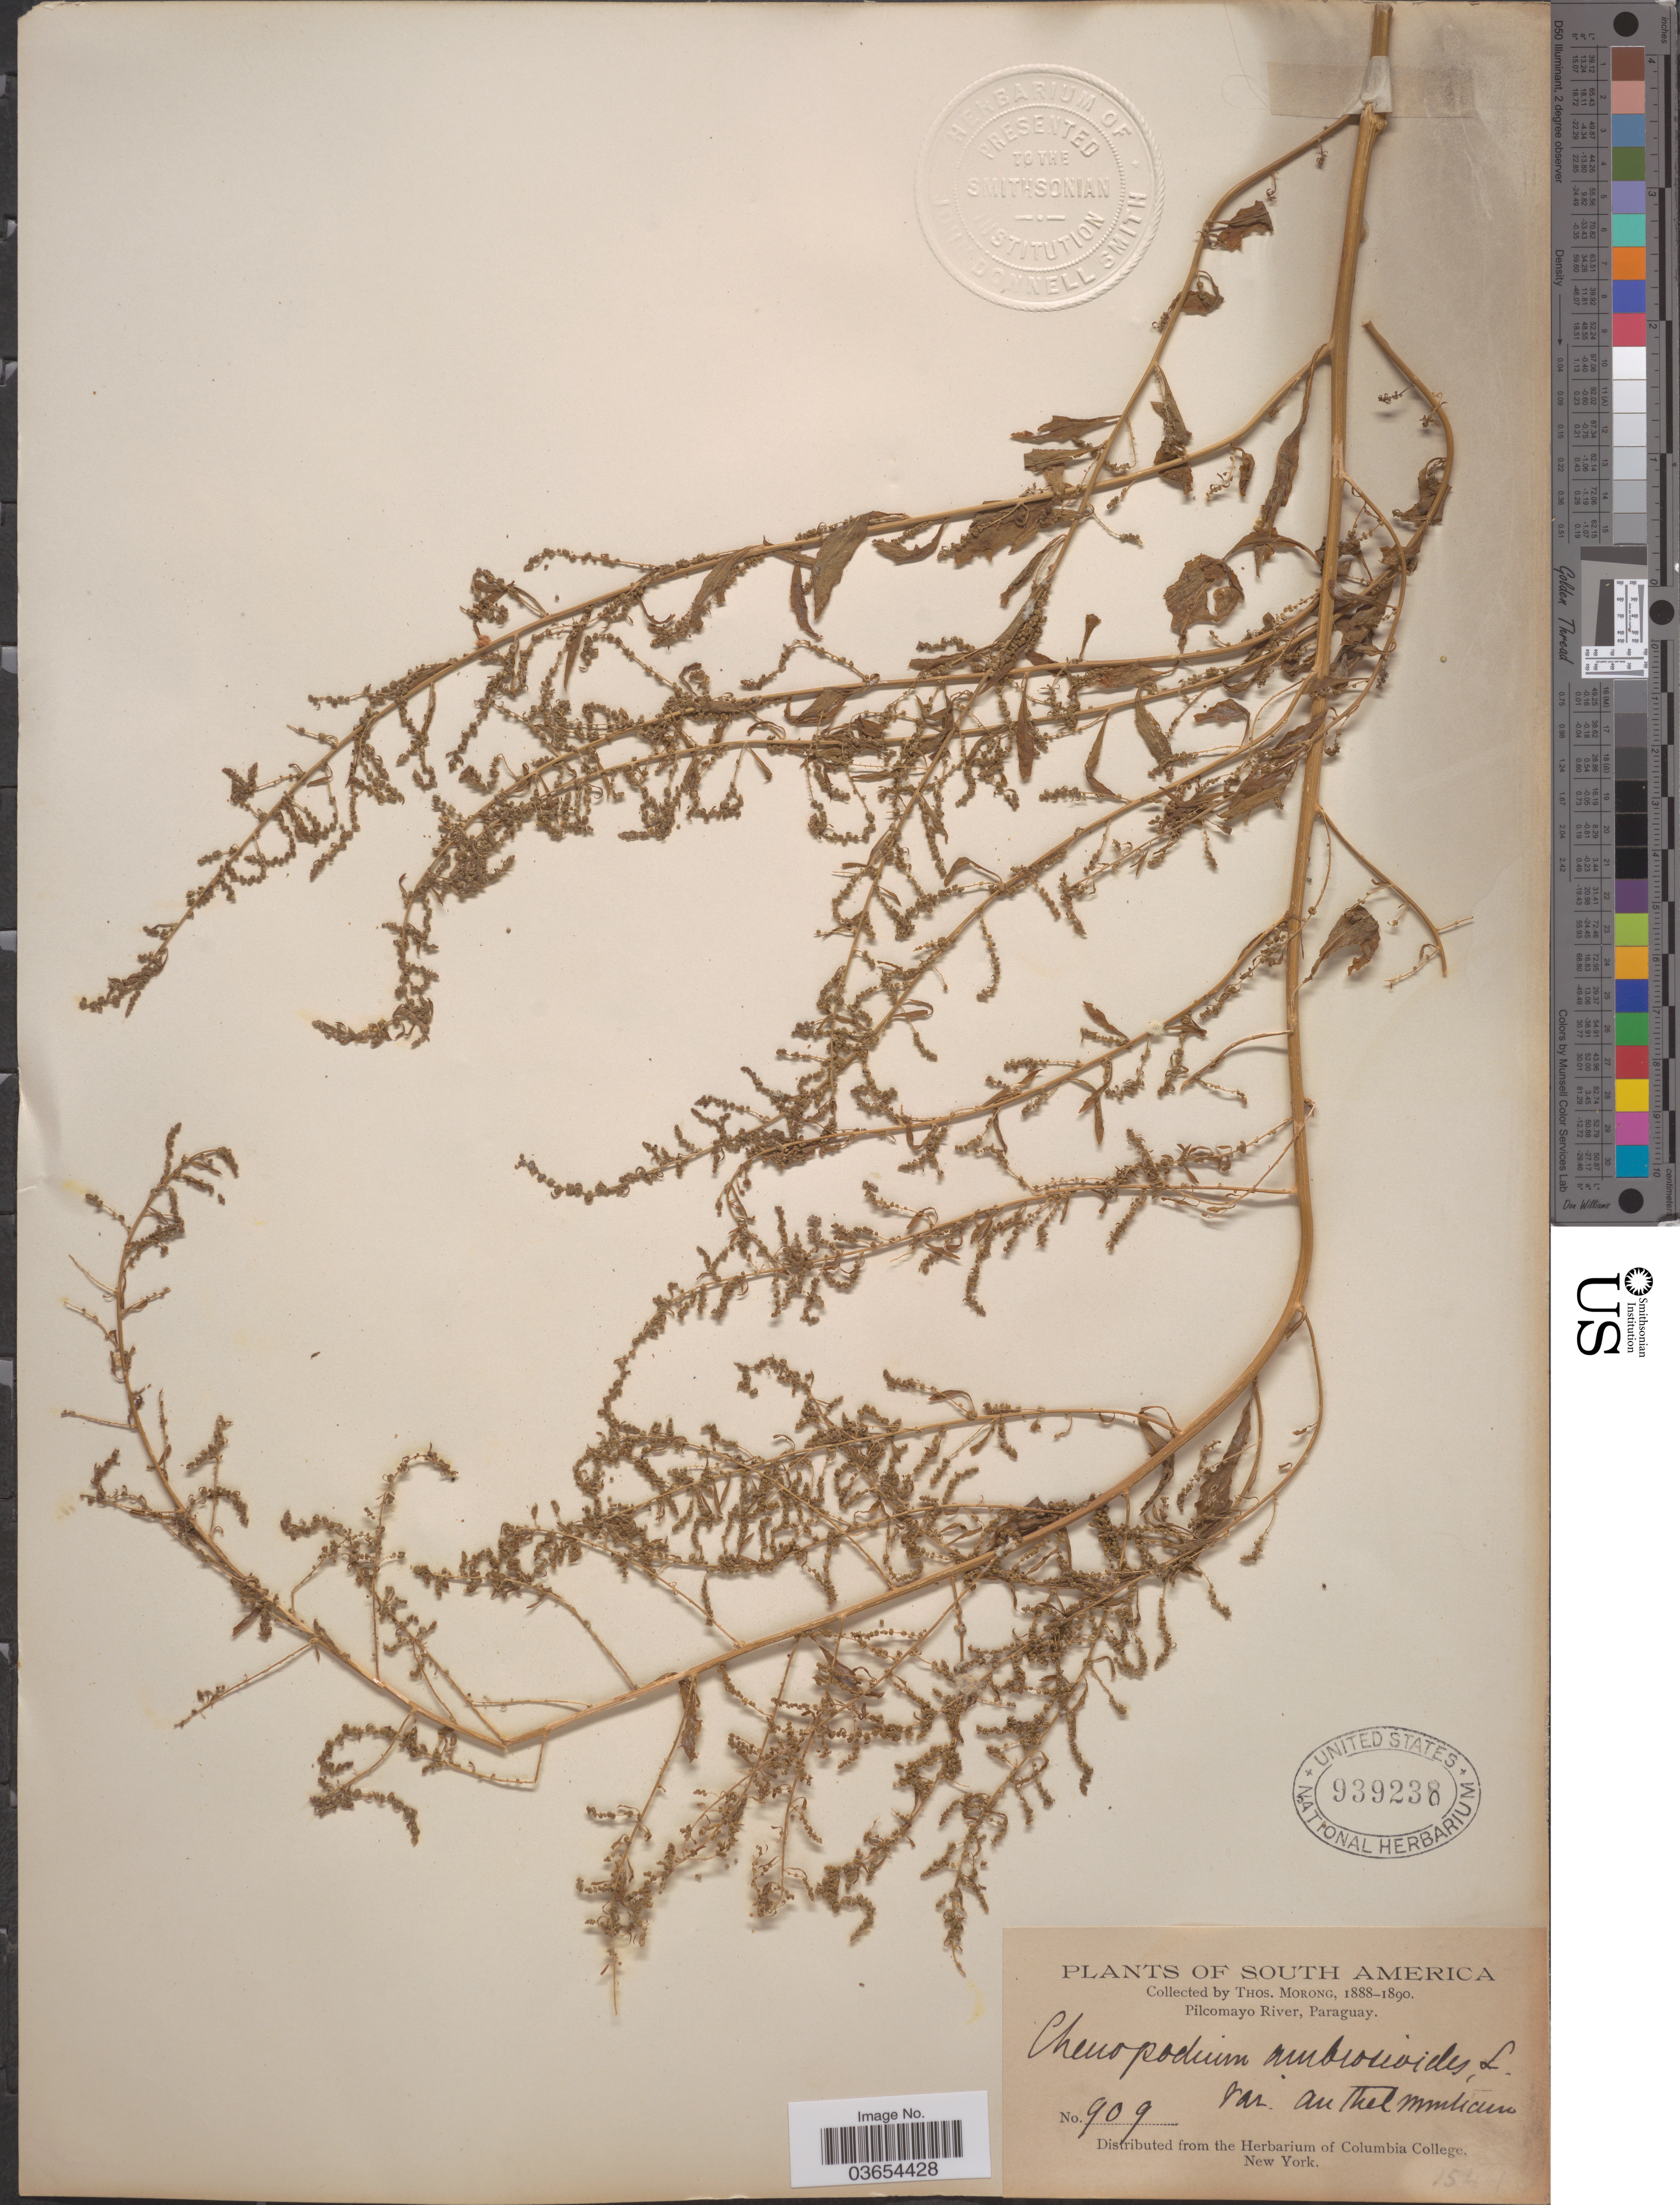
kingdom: Plantae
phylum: Tracheophyta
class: Magnoliopsida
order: Caryophyllales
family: Amaranthaceae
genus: Chenopodium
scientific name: Chenopodium ambrosioides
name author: L.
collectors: ex herb. T. Morong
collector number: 909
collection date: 1888/1890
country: Paraguay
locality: Pilcomayo River.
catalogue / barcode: US 939238